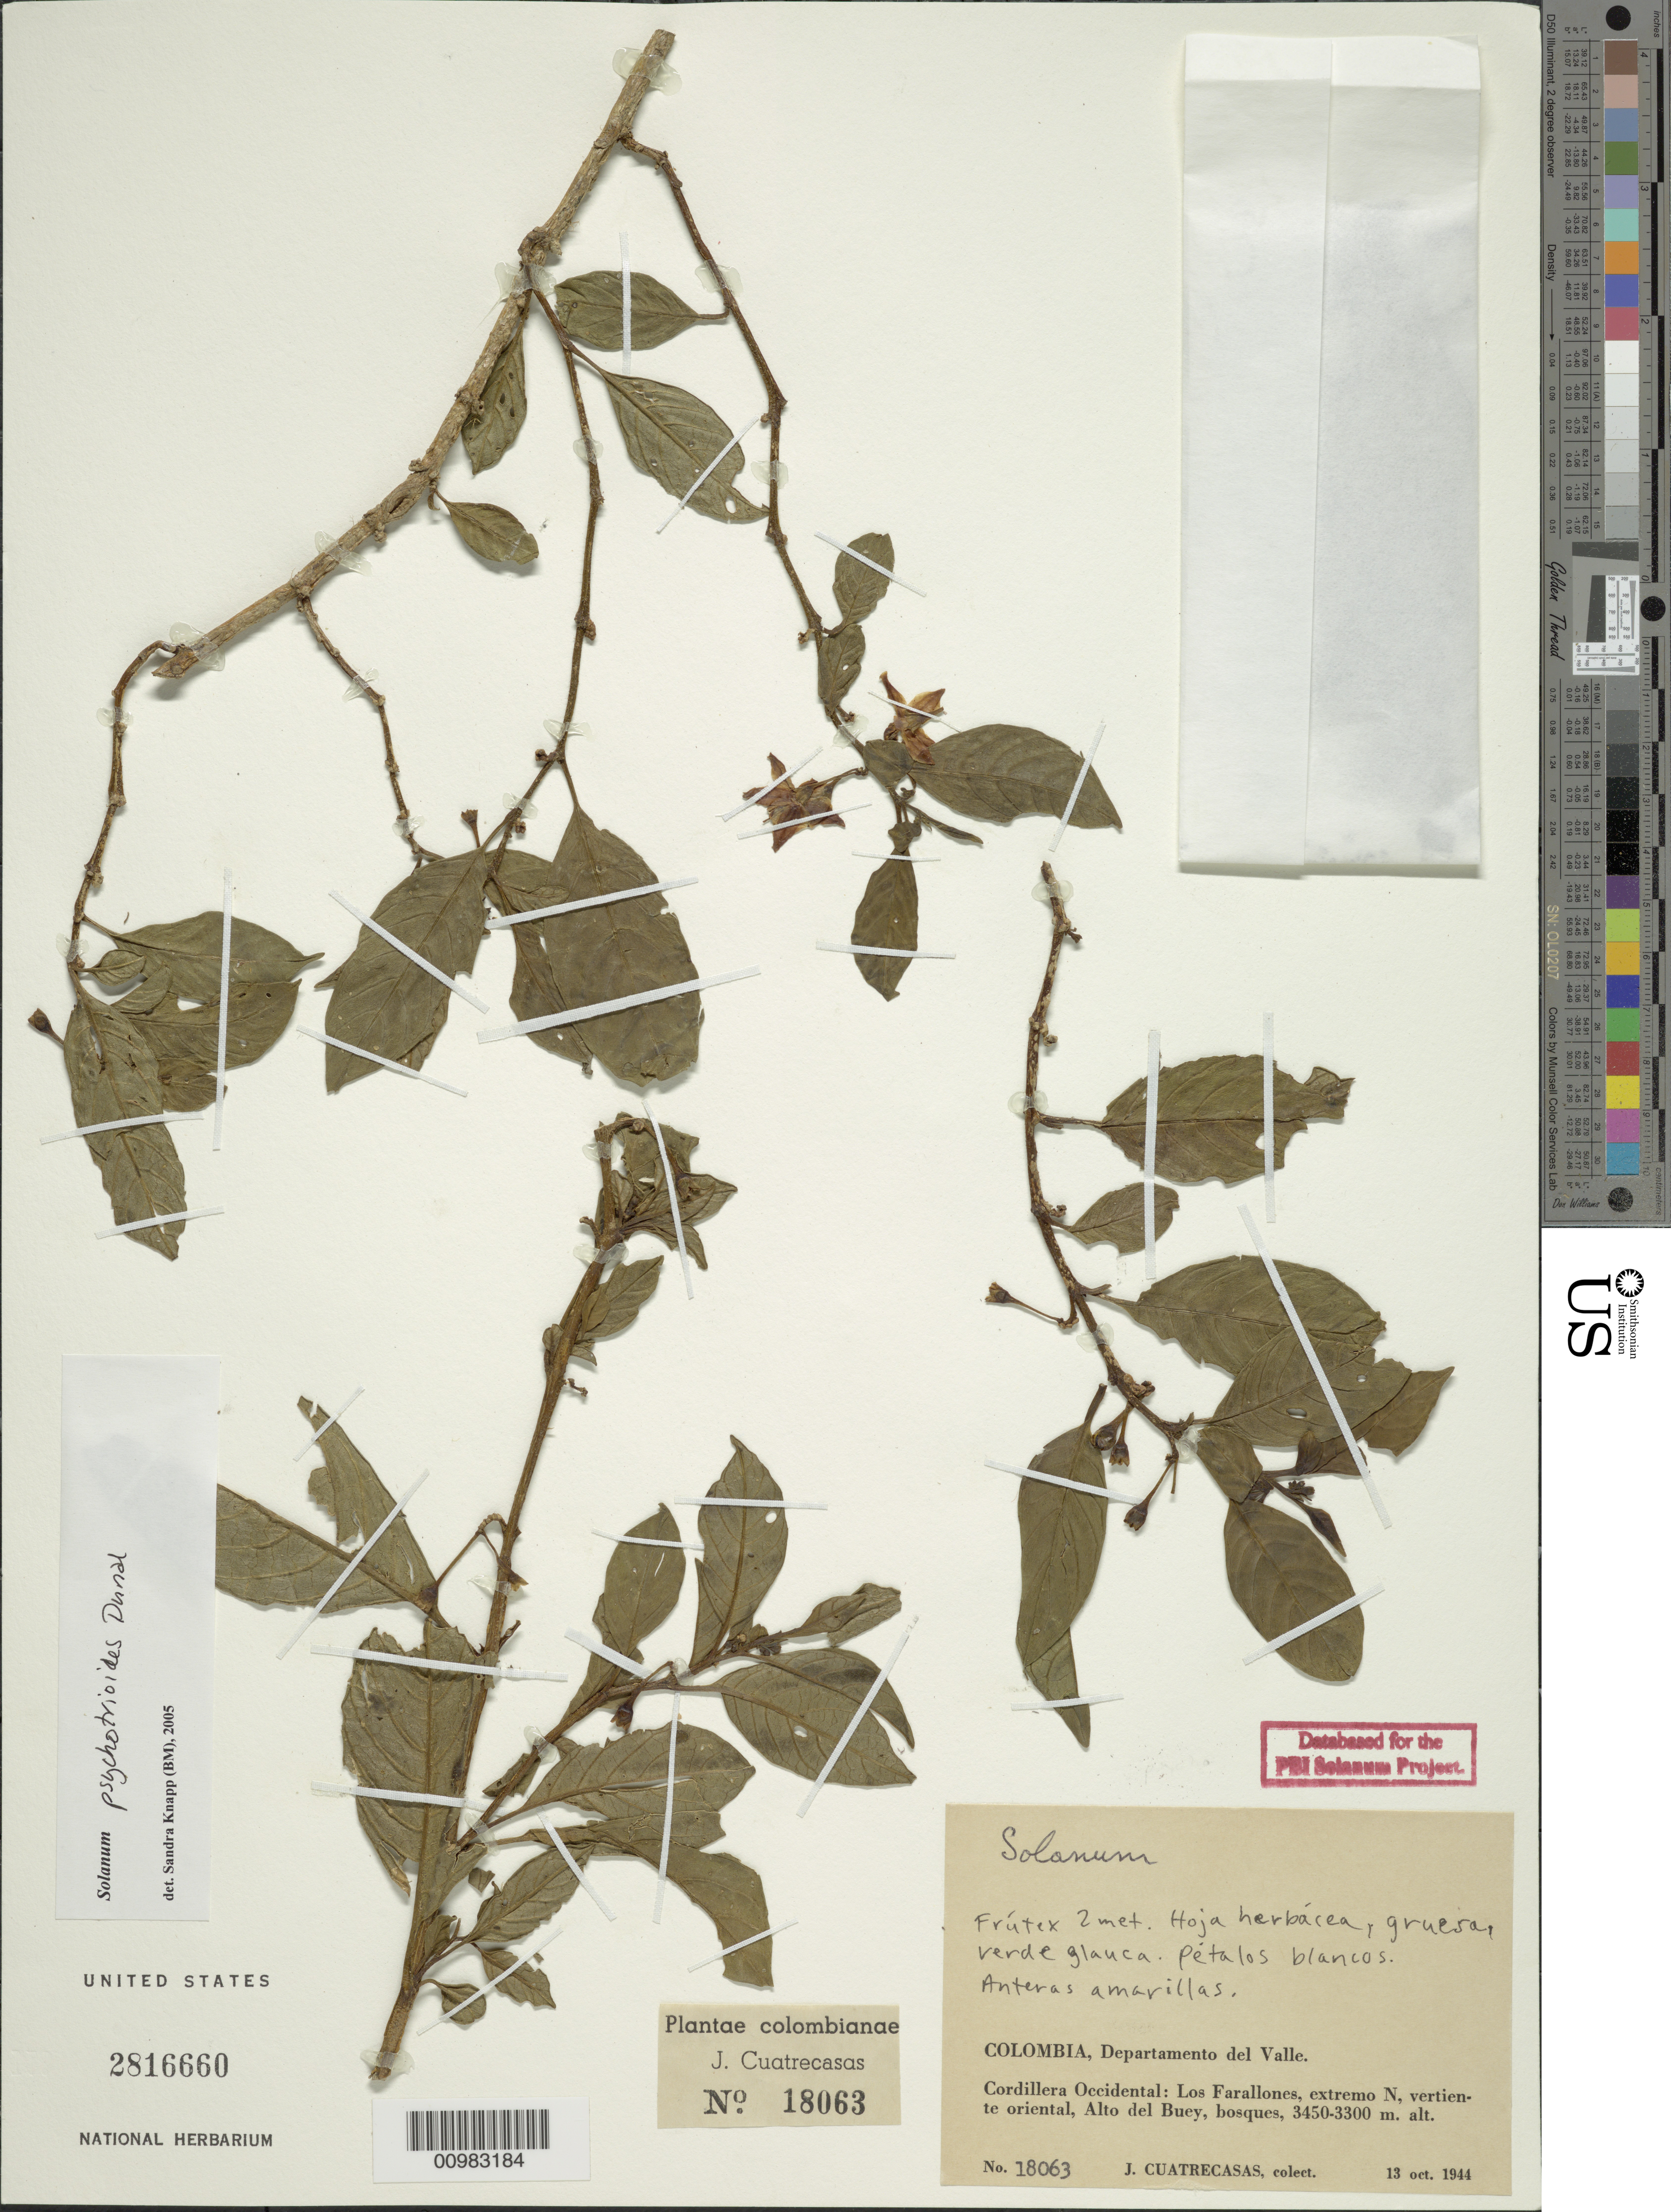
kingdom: Plantae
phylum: Tracheophyta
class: Magnoliopsida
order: Solanales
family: Solanaceae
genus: Solanum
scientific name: Solanum psychotrioides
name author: Dunal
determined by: Knapp, S. D.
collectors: J. Cuatrecasas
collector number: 18063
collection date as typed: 13 Oct 1944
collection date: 1944-10-13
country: Colombia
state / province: Valle del Cauca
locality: Los Farfallones, extremo N, vertiente oriental, Alto de Buey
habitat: bosques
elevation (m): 3300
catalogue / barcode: US 2816660